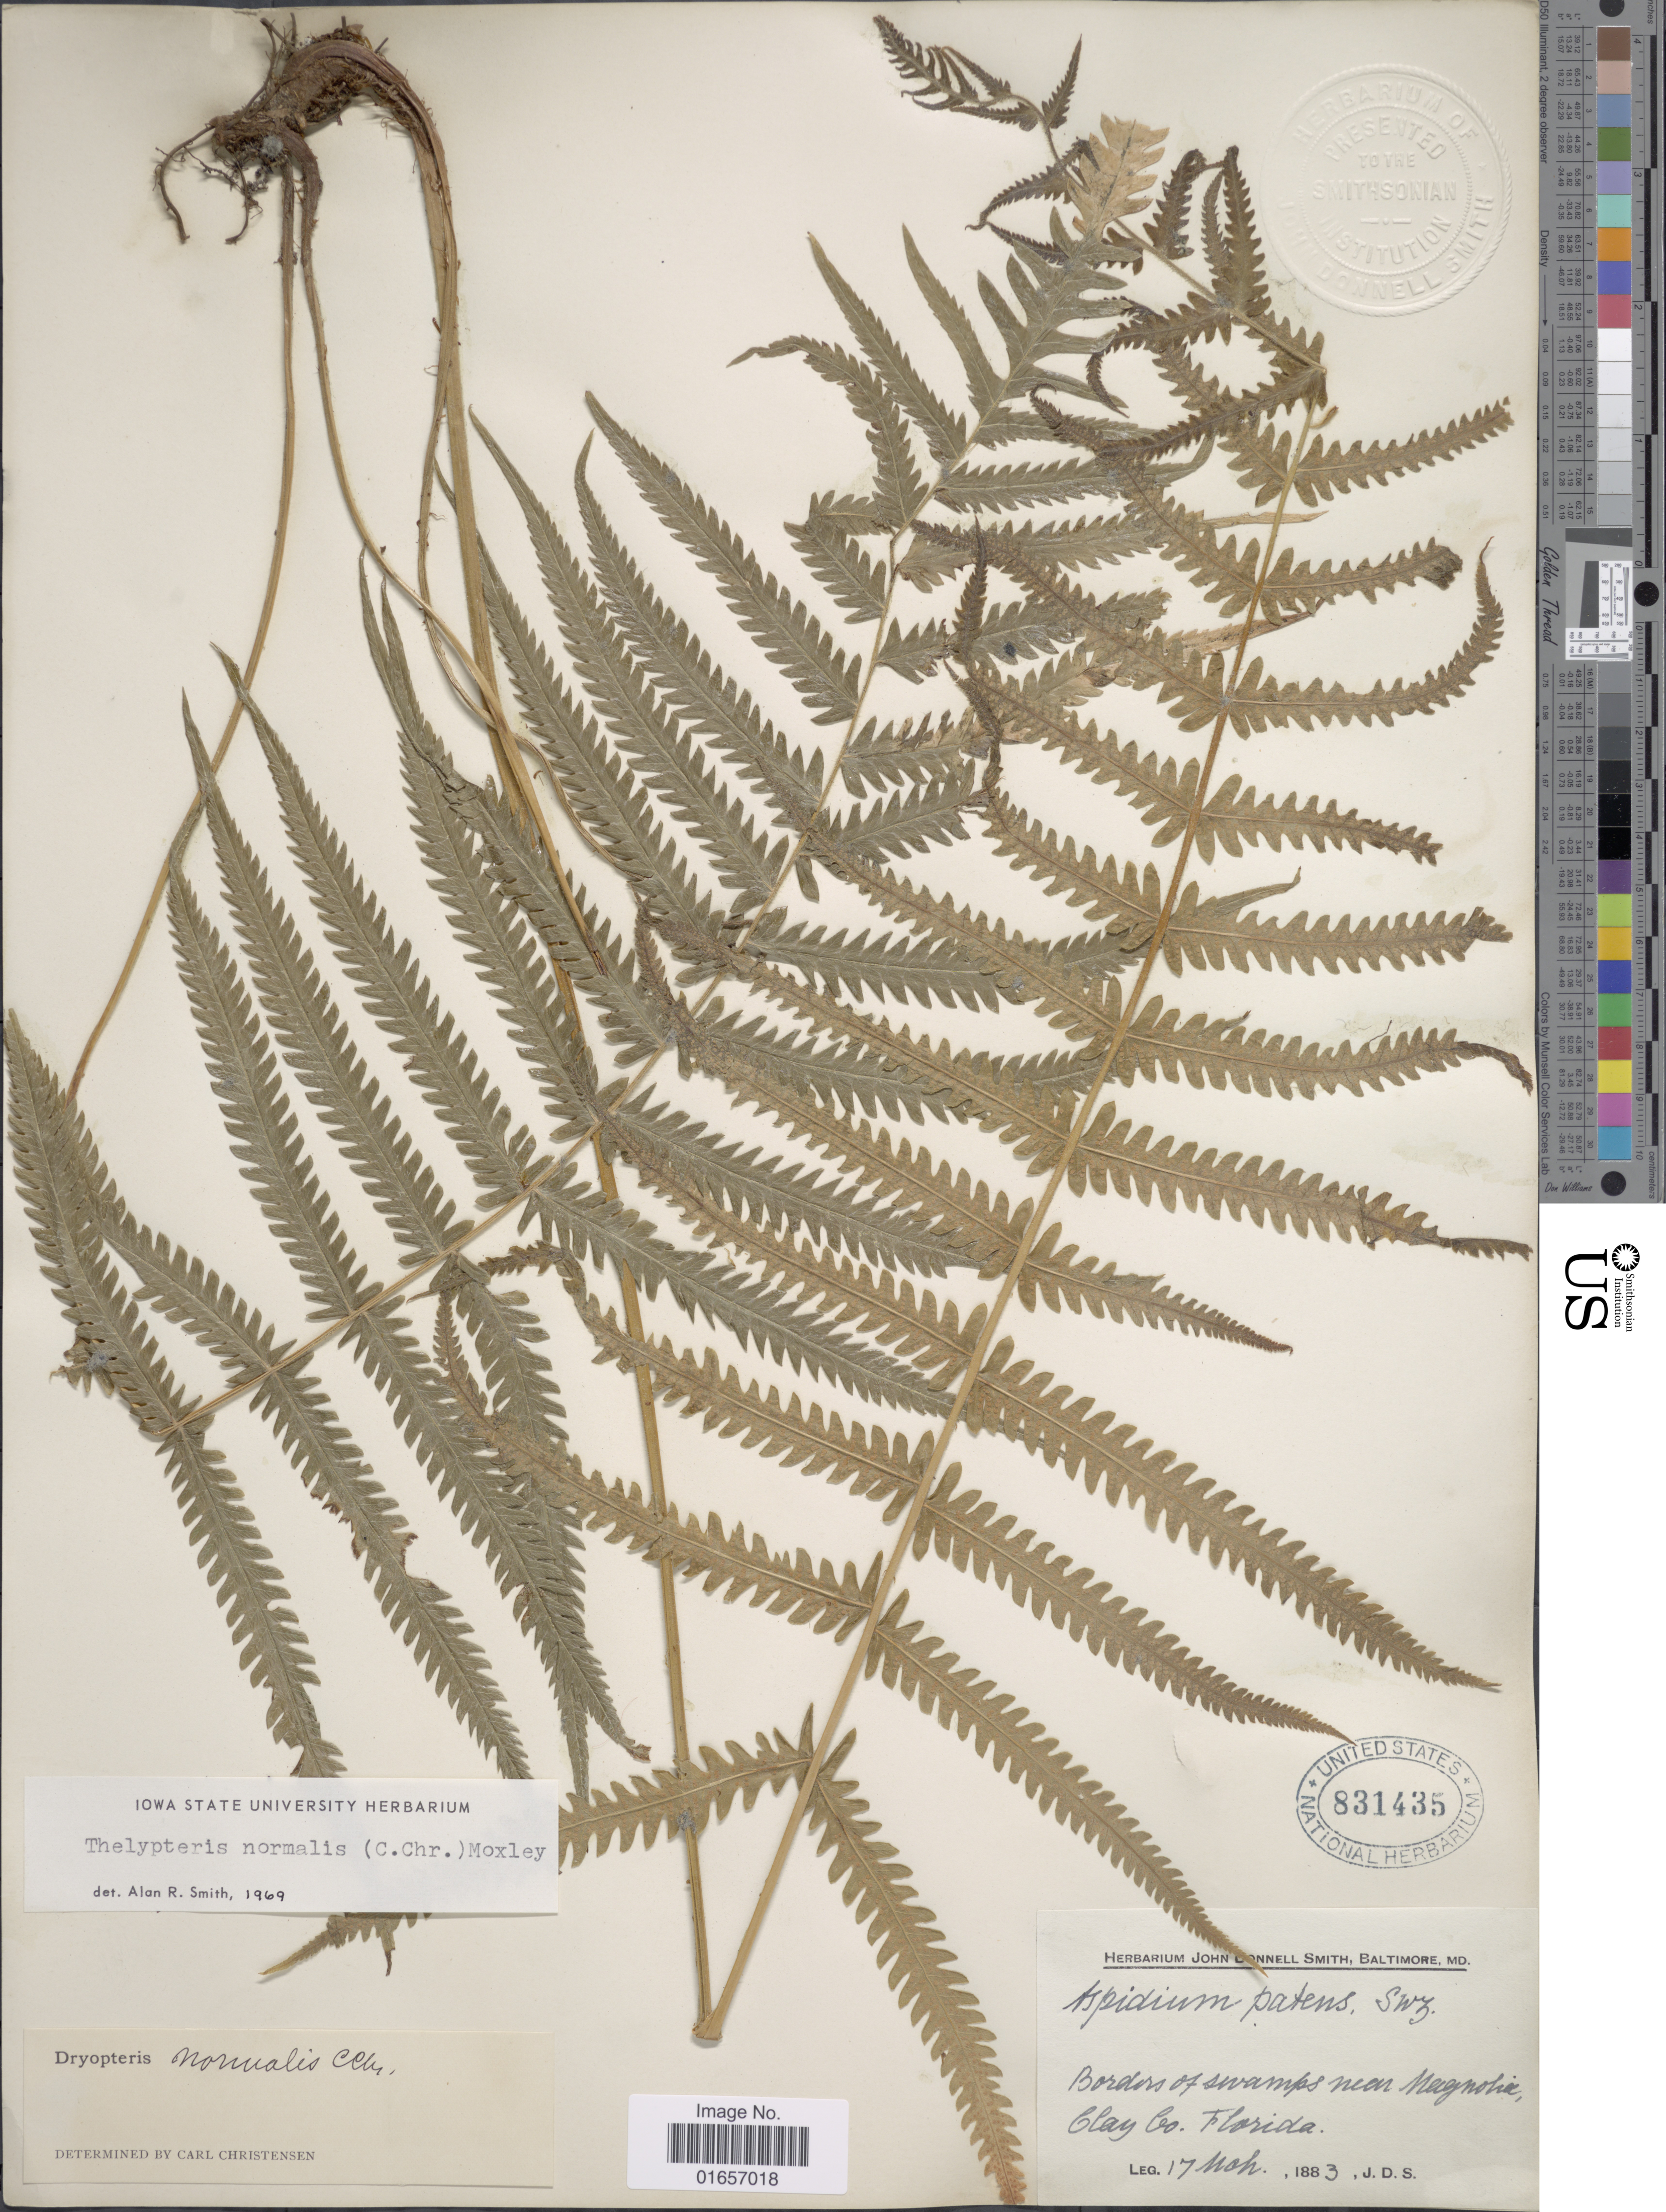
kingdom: Plantae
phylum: Tracheophyta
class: Polypodiopsida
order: Polypodiales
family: Thelypteridaceae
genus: Christella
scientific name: Christella kunthii comb. ined.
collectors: J. Donnell Smith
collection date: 1883-03-17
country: United States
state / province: Florida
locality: Borders of swamp near Magnohia Clay Co.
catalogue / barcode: US 831435